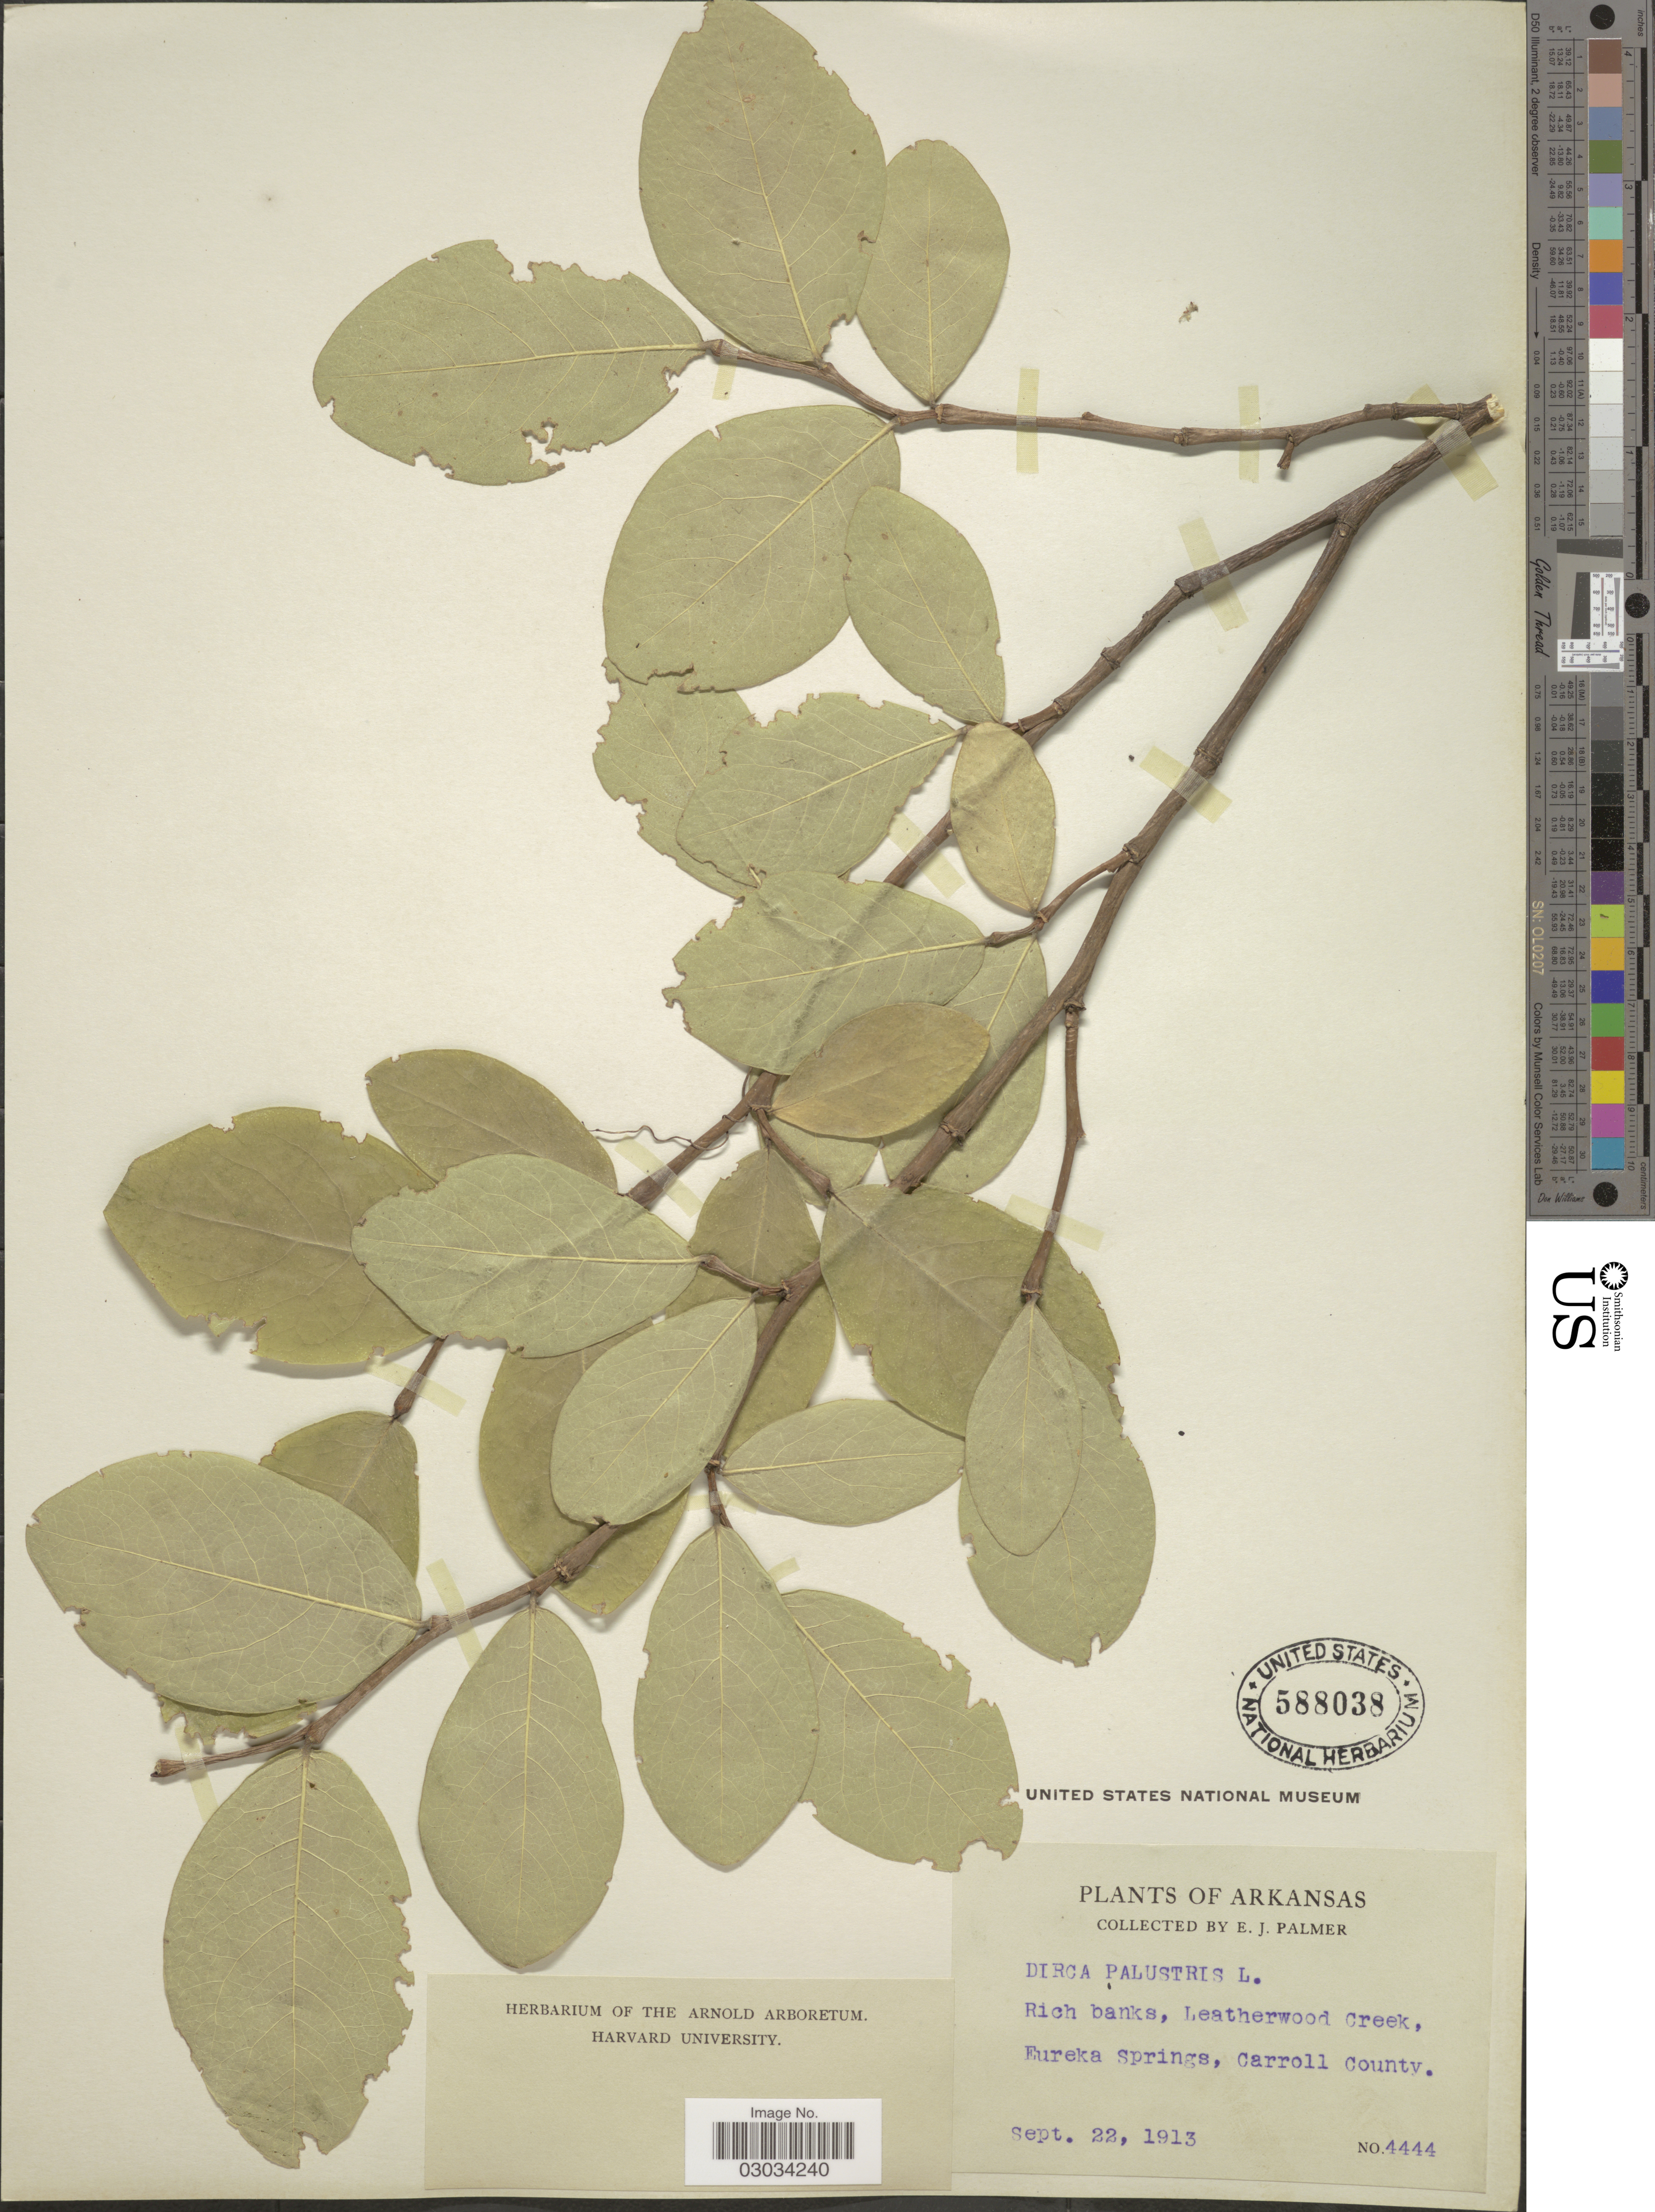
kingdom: Plantae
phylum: Tracheophyta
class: Magnoliopsida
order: Malvales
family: Thymelaeaceae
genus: Dirca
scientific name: Dirca palustris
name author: L.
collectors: E. J. Palmer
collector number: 4444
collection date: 1913-09-22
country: United States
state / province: Arkansas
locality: Rich banks, Leatherwood Creek, eureka Springs, Carroll County.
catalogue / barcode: US 588038